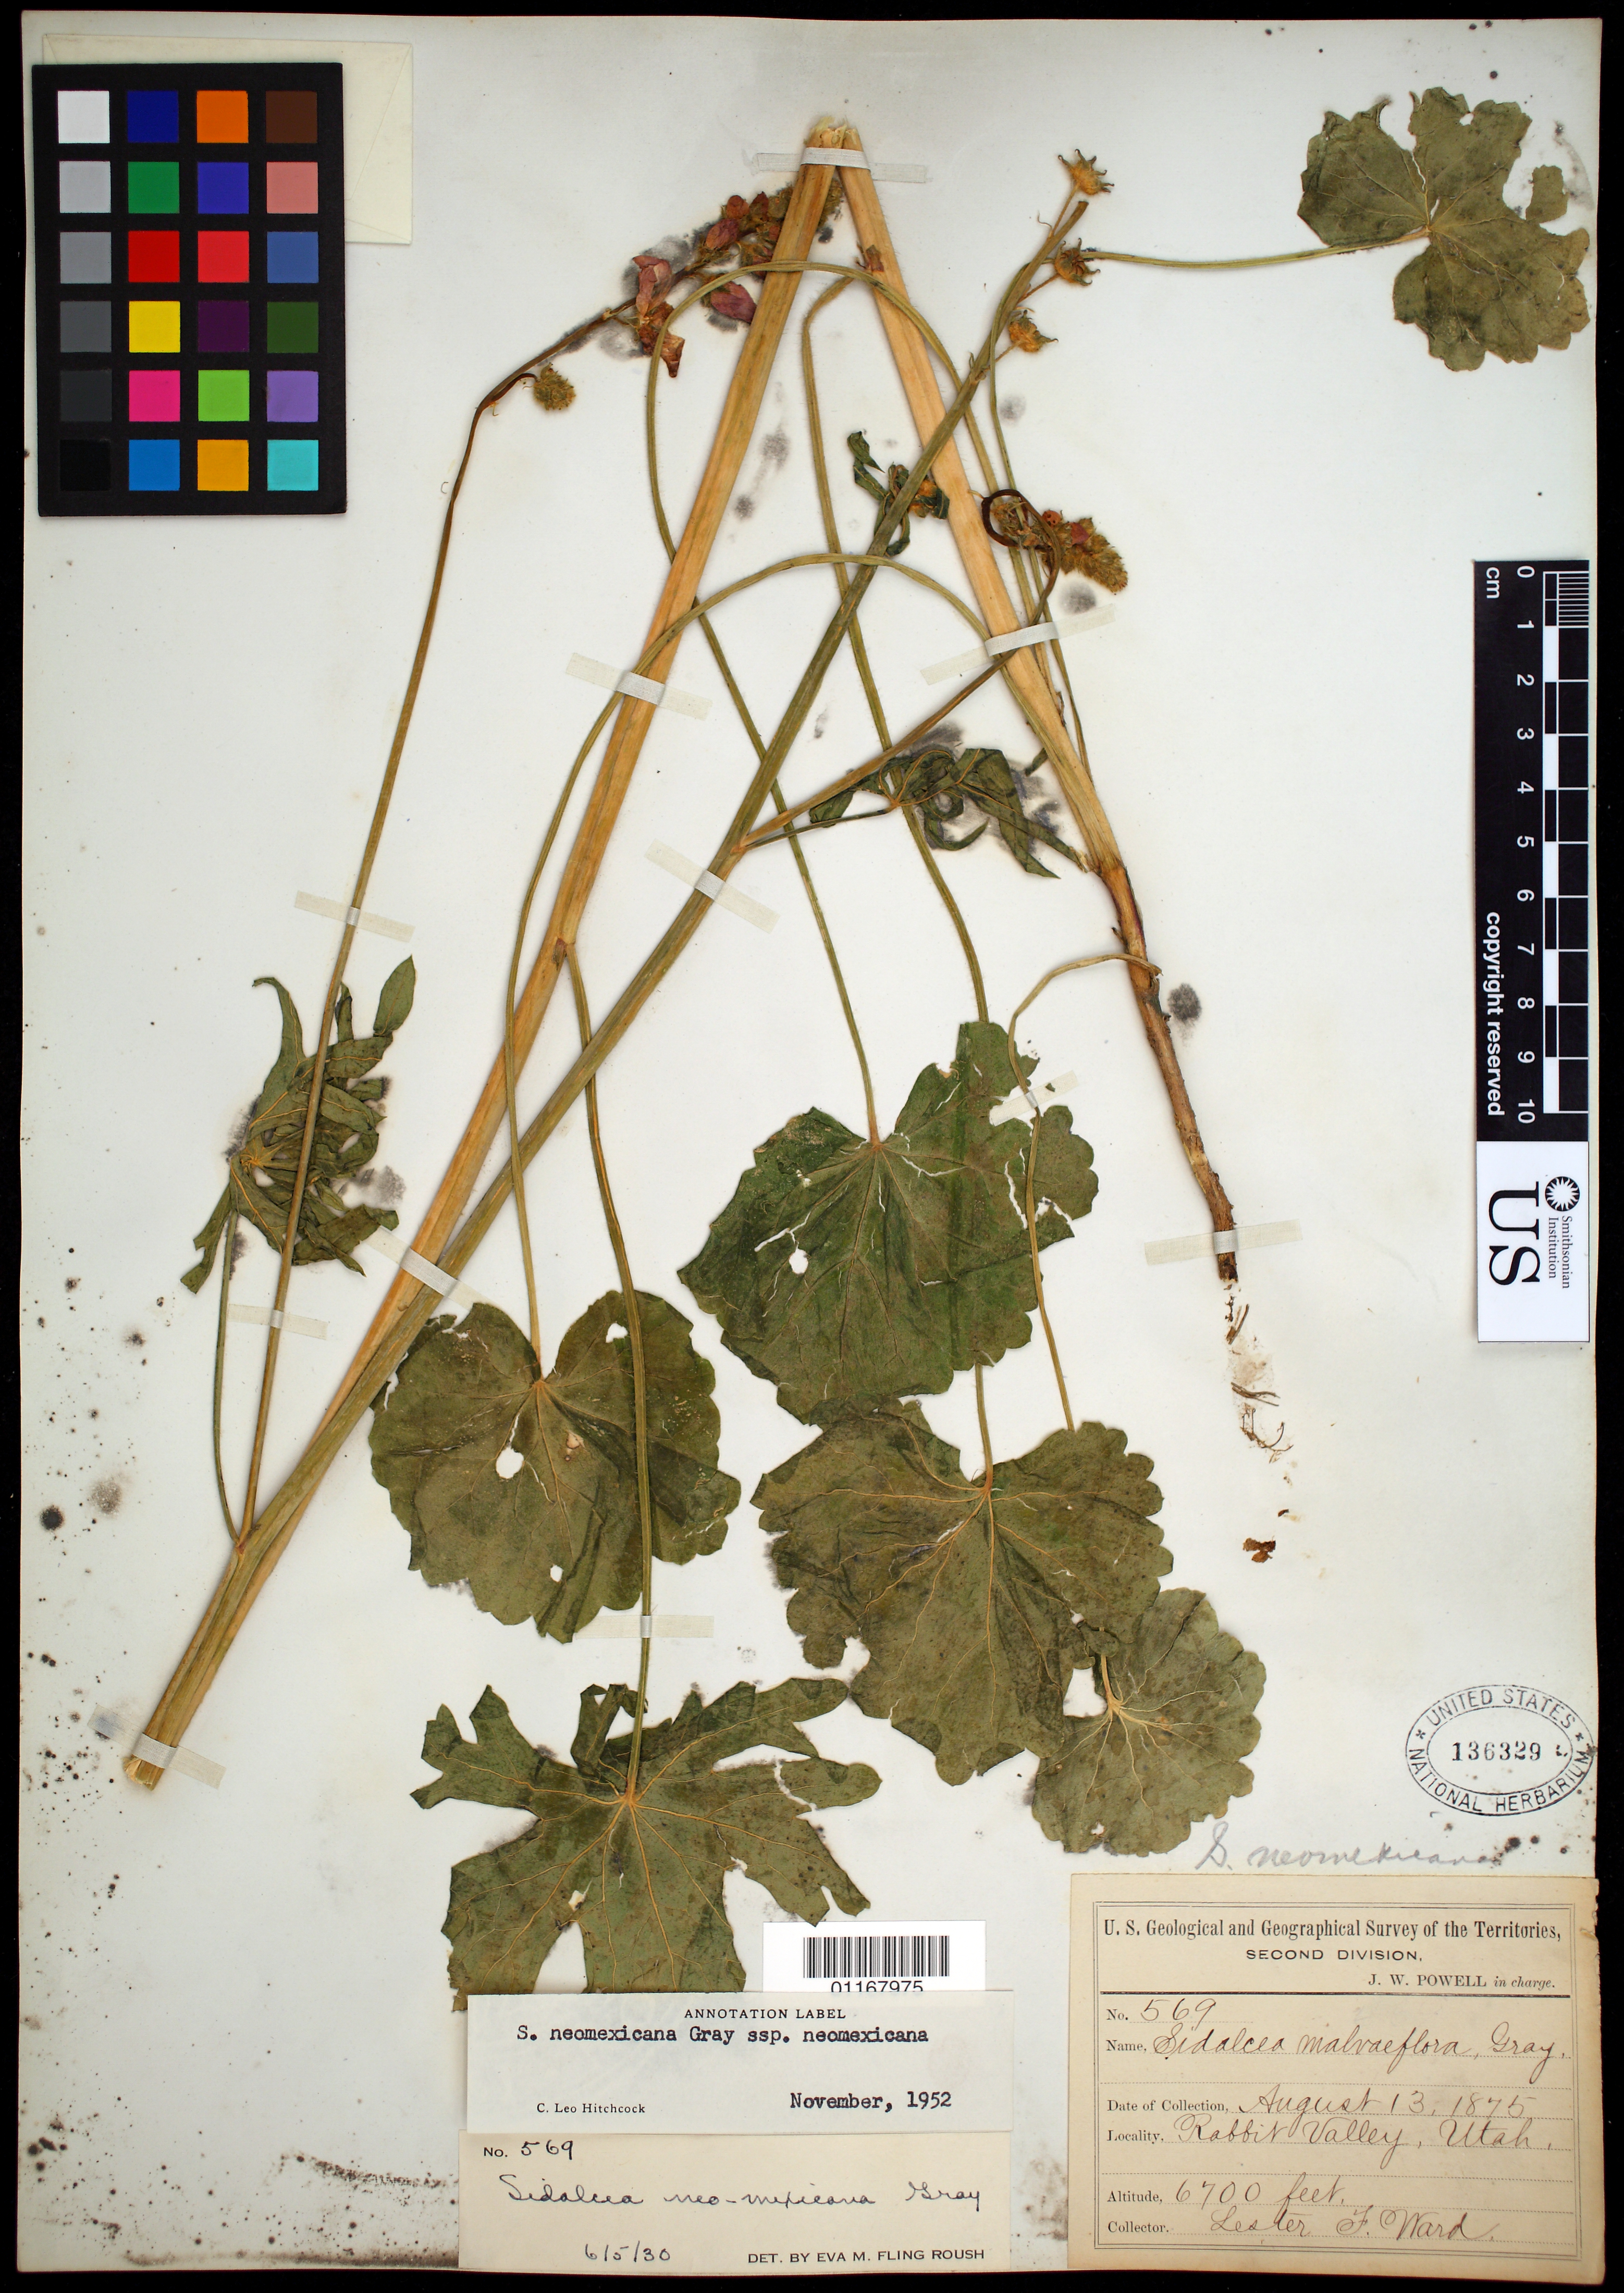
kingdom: Plantae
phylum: Tracheophyta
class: Magnoliopsida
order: Malvales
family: Malvaceae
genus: Sidalcea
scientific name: Sidalcea neomexicana subsp. neomexicana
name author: A. Gray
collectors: L. F. Ward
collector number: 569.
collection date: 1875-08-13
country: United States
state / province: Utah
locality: Rabbit Valley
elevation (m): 2042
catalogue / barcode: US 136329